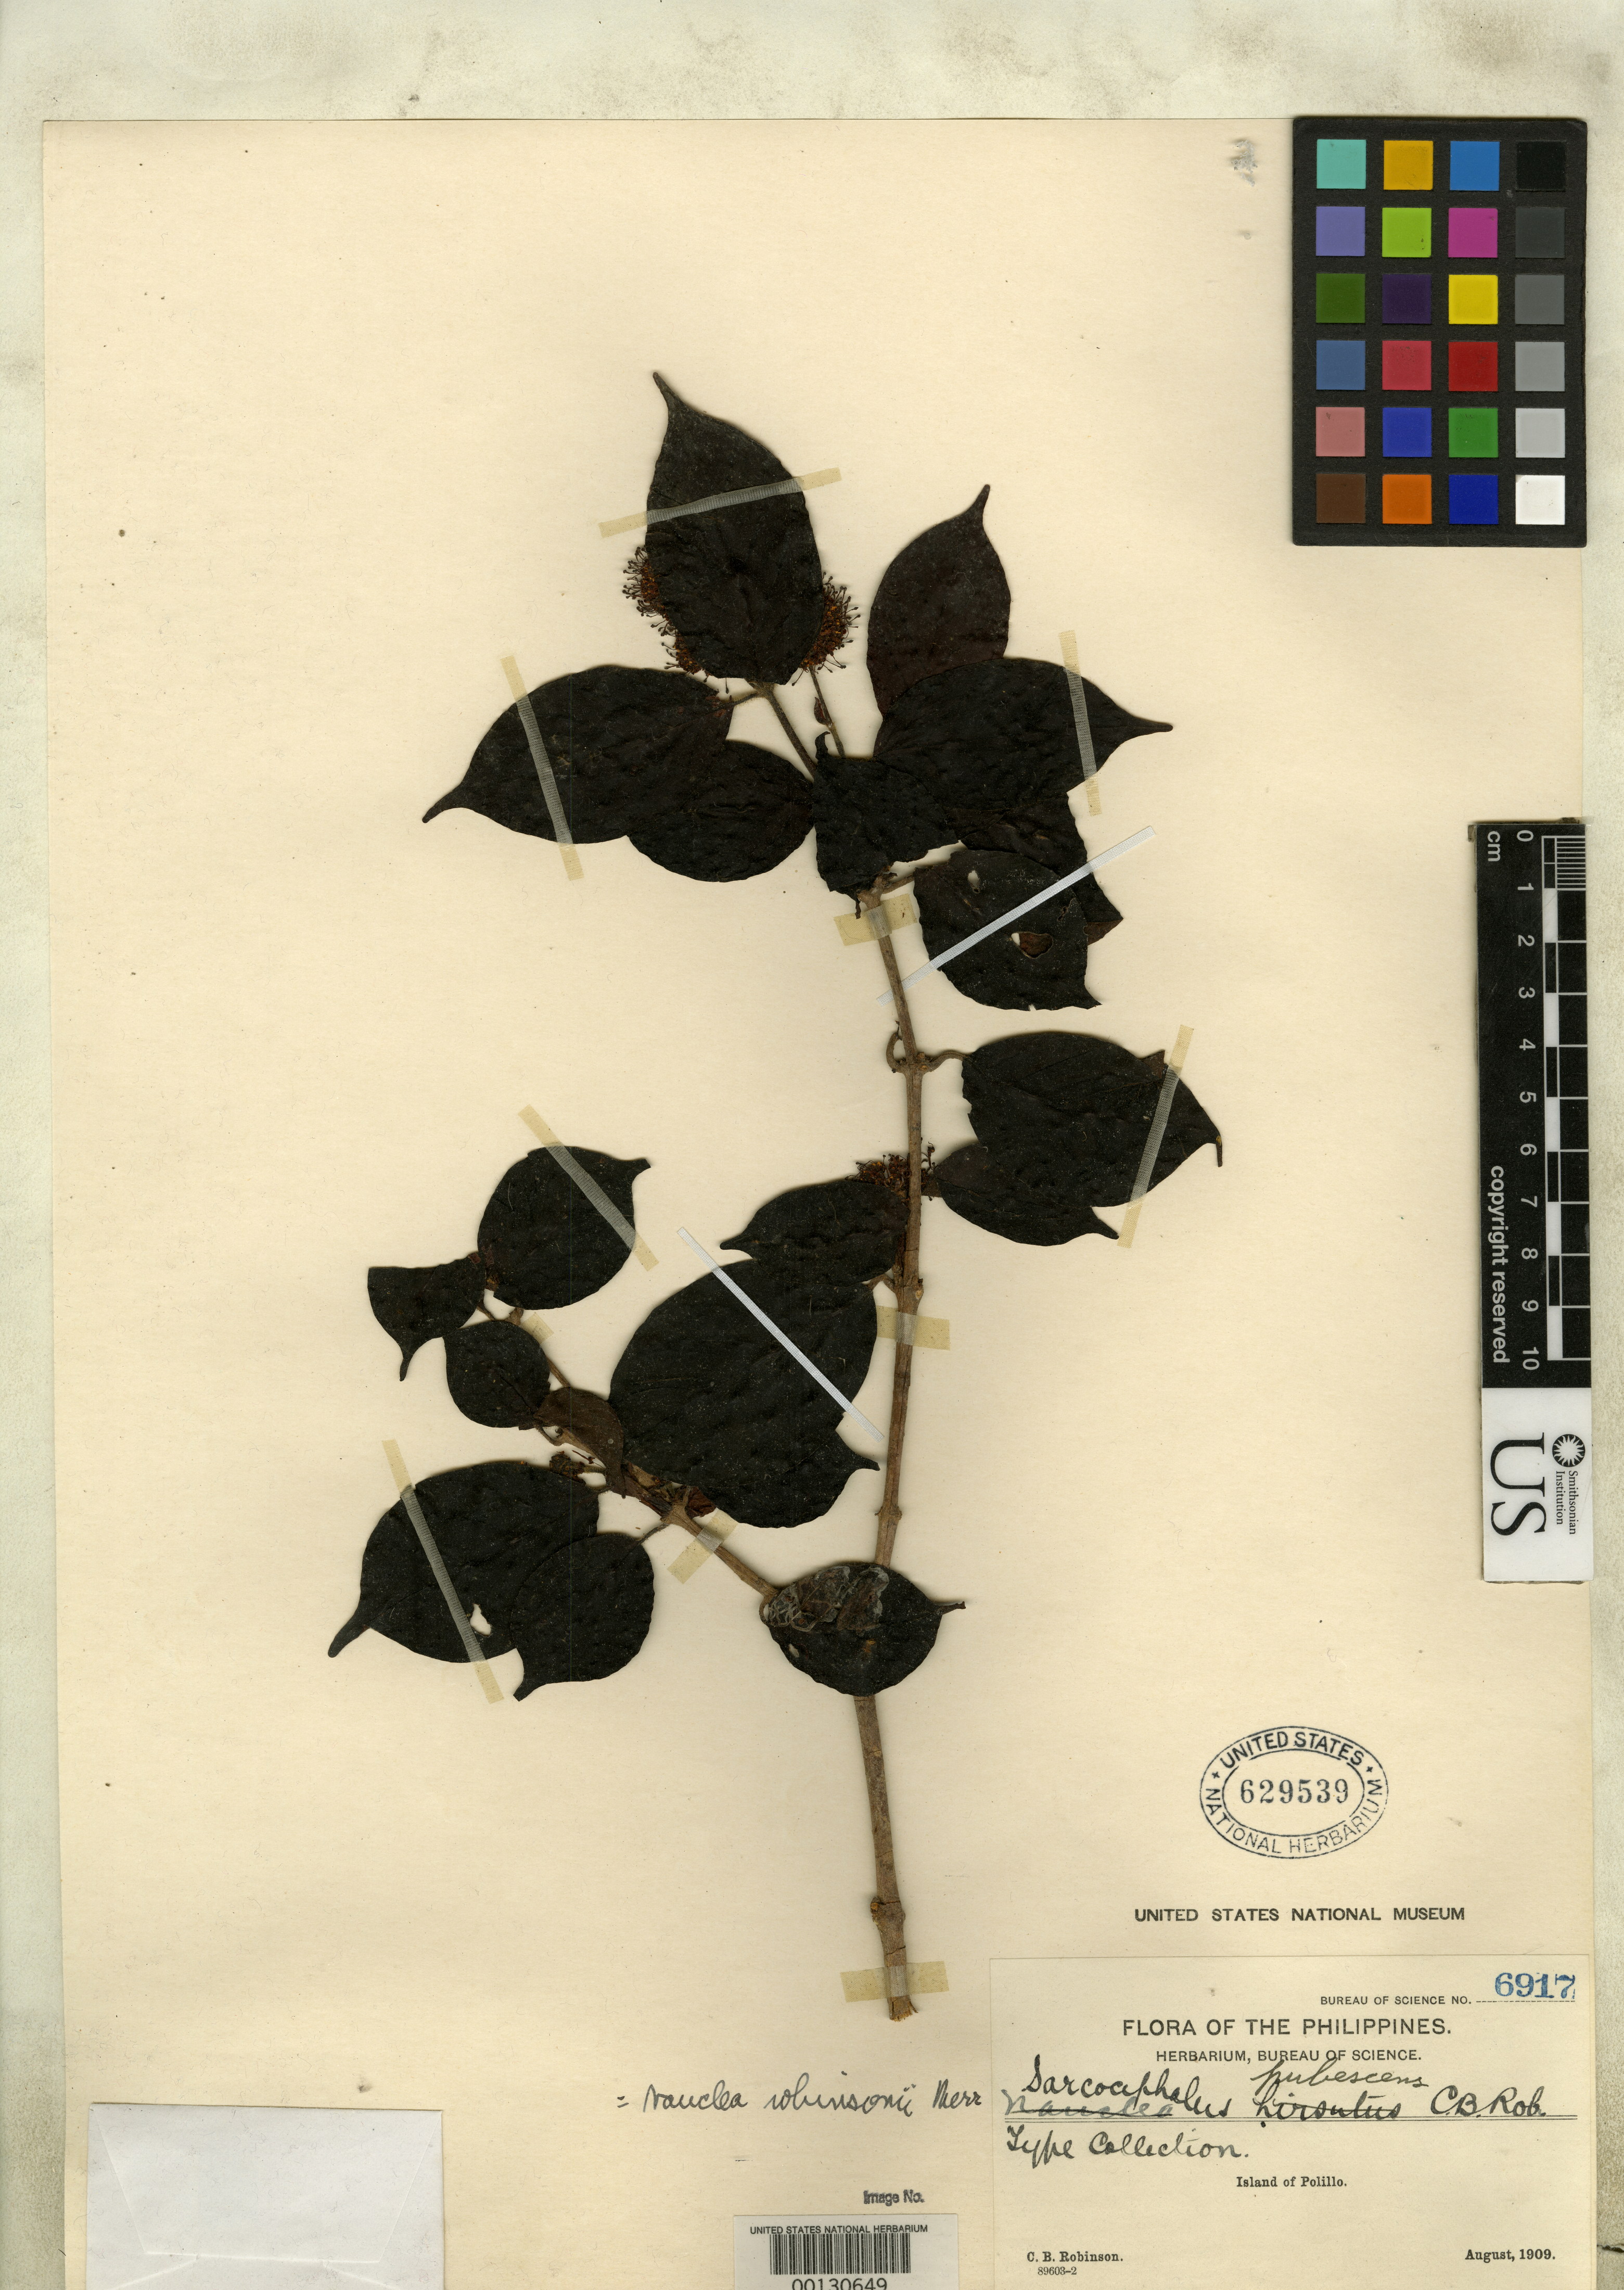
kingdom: Plantae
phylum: Tracheophyta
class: Magnoliopsida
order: Gentianales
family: Rubiaceae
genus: Sarcocephalus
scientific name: Sarcocephalus pubescens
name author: C.B. Rob.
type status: Isotype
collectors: C. Robinson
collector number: Bur. Sci. 6917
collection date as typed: Aug 1909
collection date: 1909-08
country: Philippines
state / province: Calabarzon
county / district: Quezon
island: Polillo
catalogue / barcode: US 629539